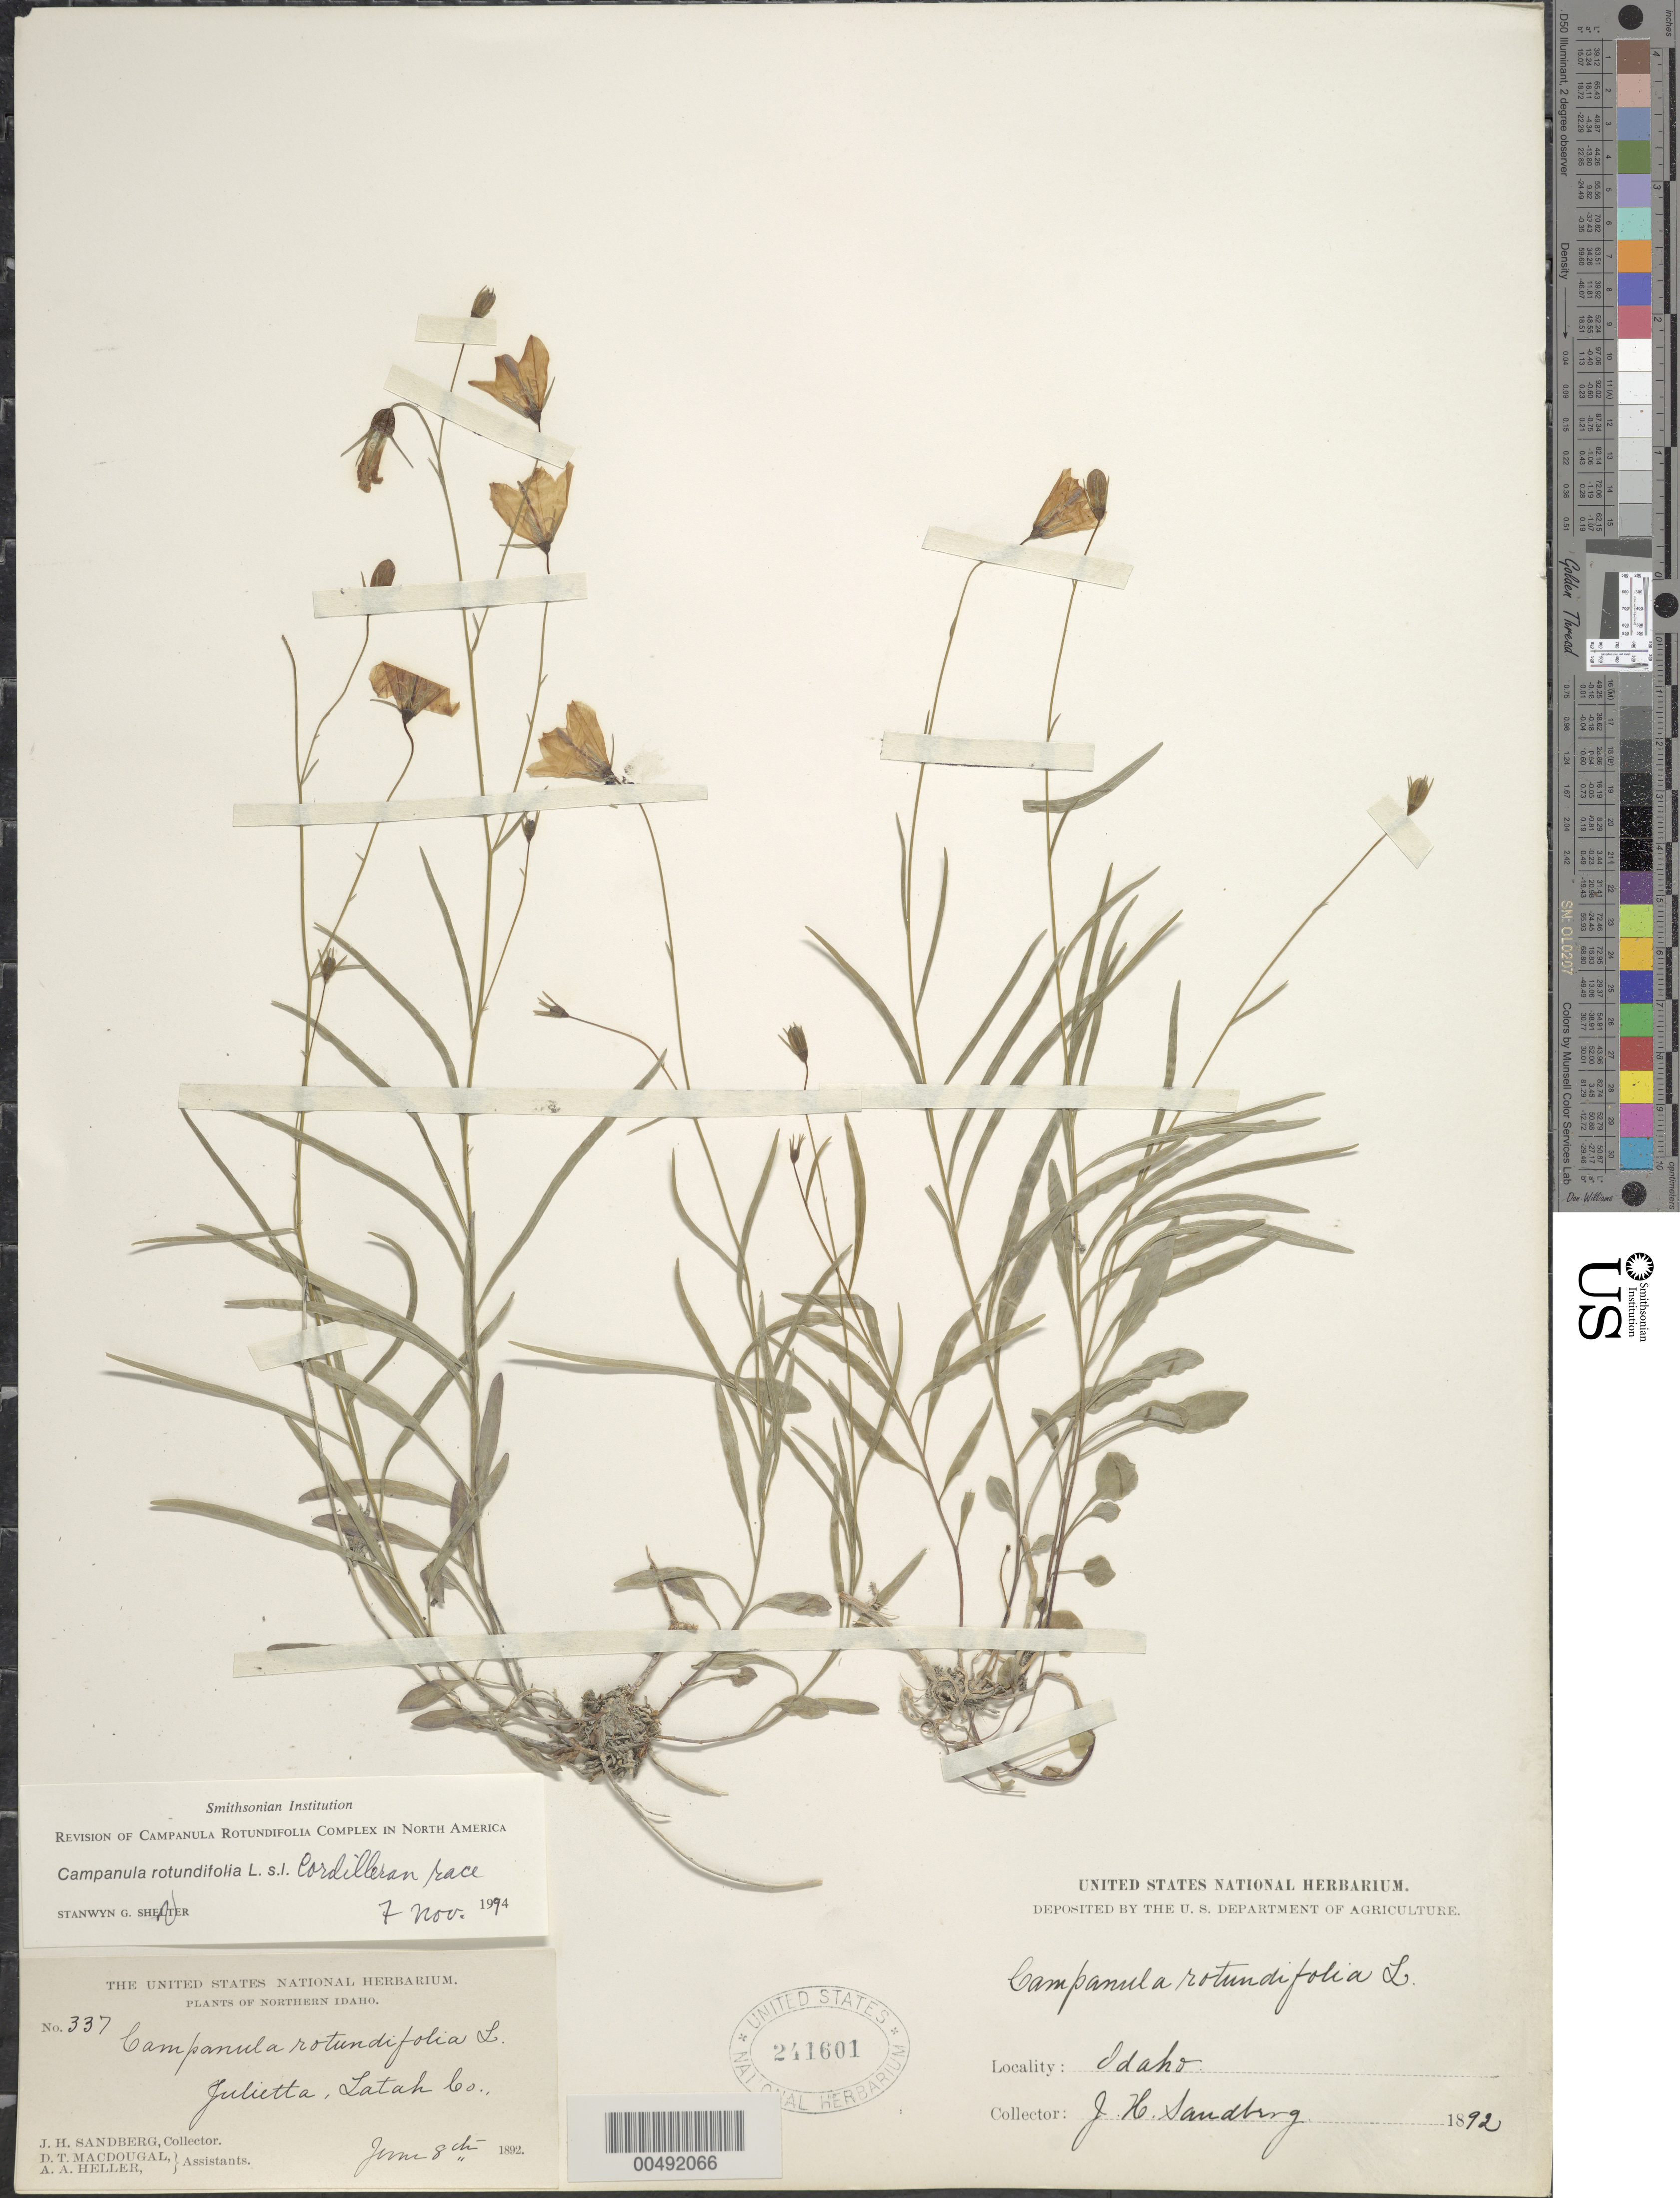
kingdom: Plantae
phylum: Tracheophyta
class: Magnoliopsida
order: Asterales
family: Campanulaceae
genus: Campanula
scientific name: Campanula rotundifolia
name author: L.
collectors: J. H. Sandberg, D. T. MacDougal & A. A. Heller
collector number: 337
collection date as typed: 08 Jun 1892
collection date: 1892-06-08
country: United States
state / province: Idaho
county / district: Latah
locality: Julietta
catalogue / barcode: US 241601